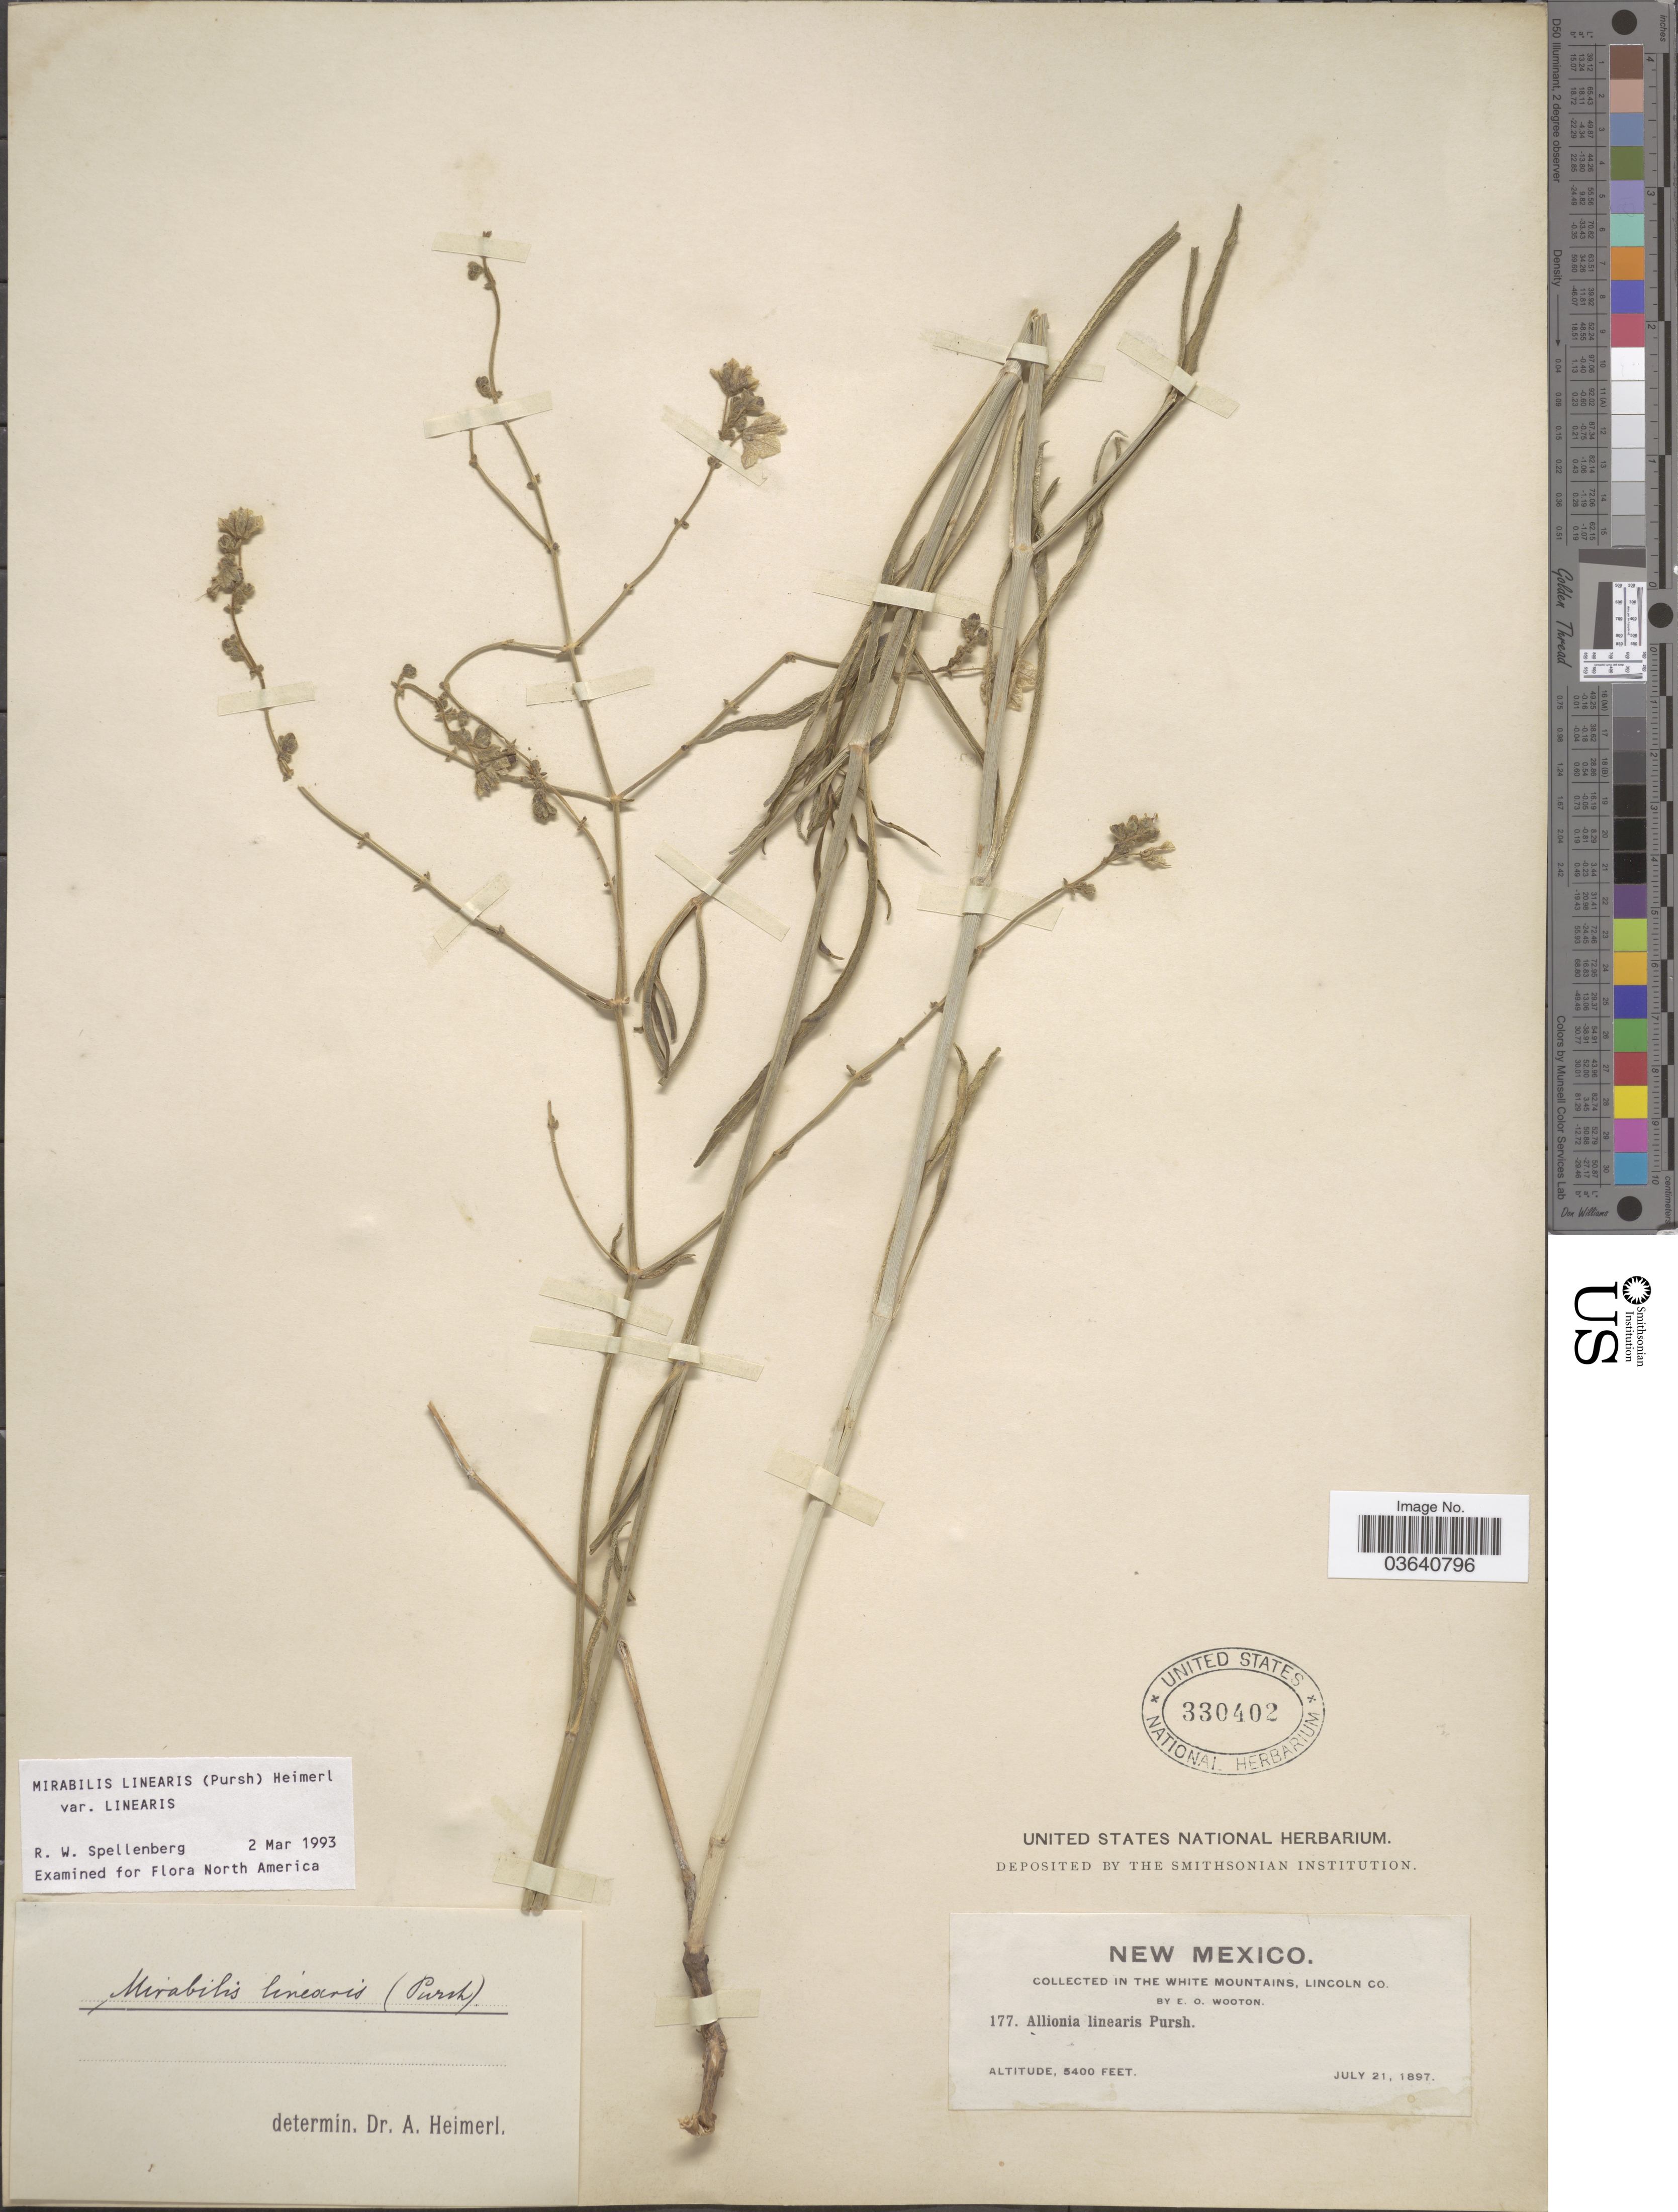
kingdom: Plantae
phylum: Tracheophyta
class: Magnoliopsida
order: Caryophyllales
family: Nyctaginaceae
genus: Mirabilis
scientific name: Mirabilis linearis var. linearis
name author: (Pursh) Heimerl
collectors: E. O. Wooton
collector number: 177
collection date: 1897-07-21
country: United States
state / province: New Mexico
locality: In the White Mountains, Lincoln Co.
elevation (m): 1646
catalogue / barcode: US 330402